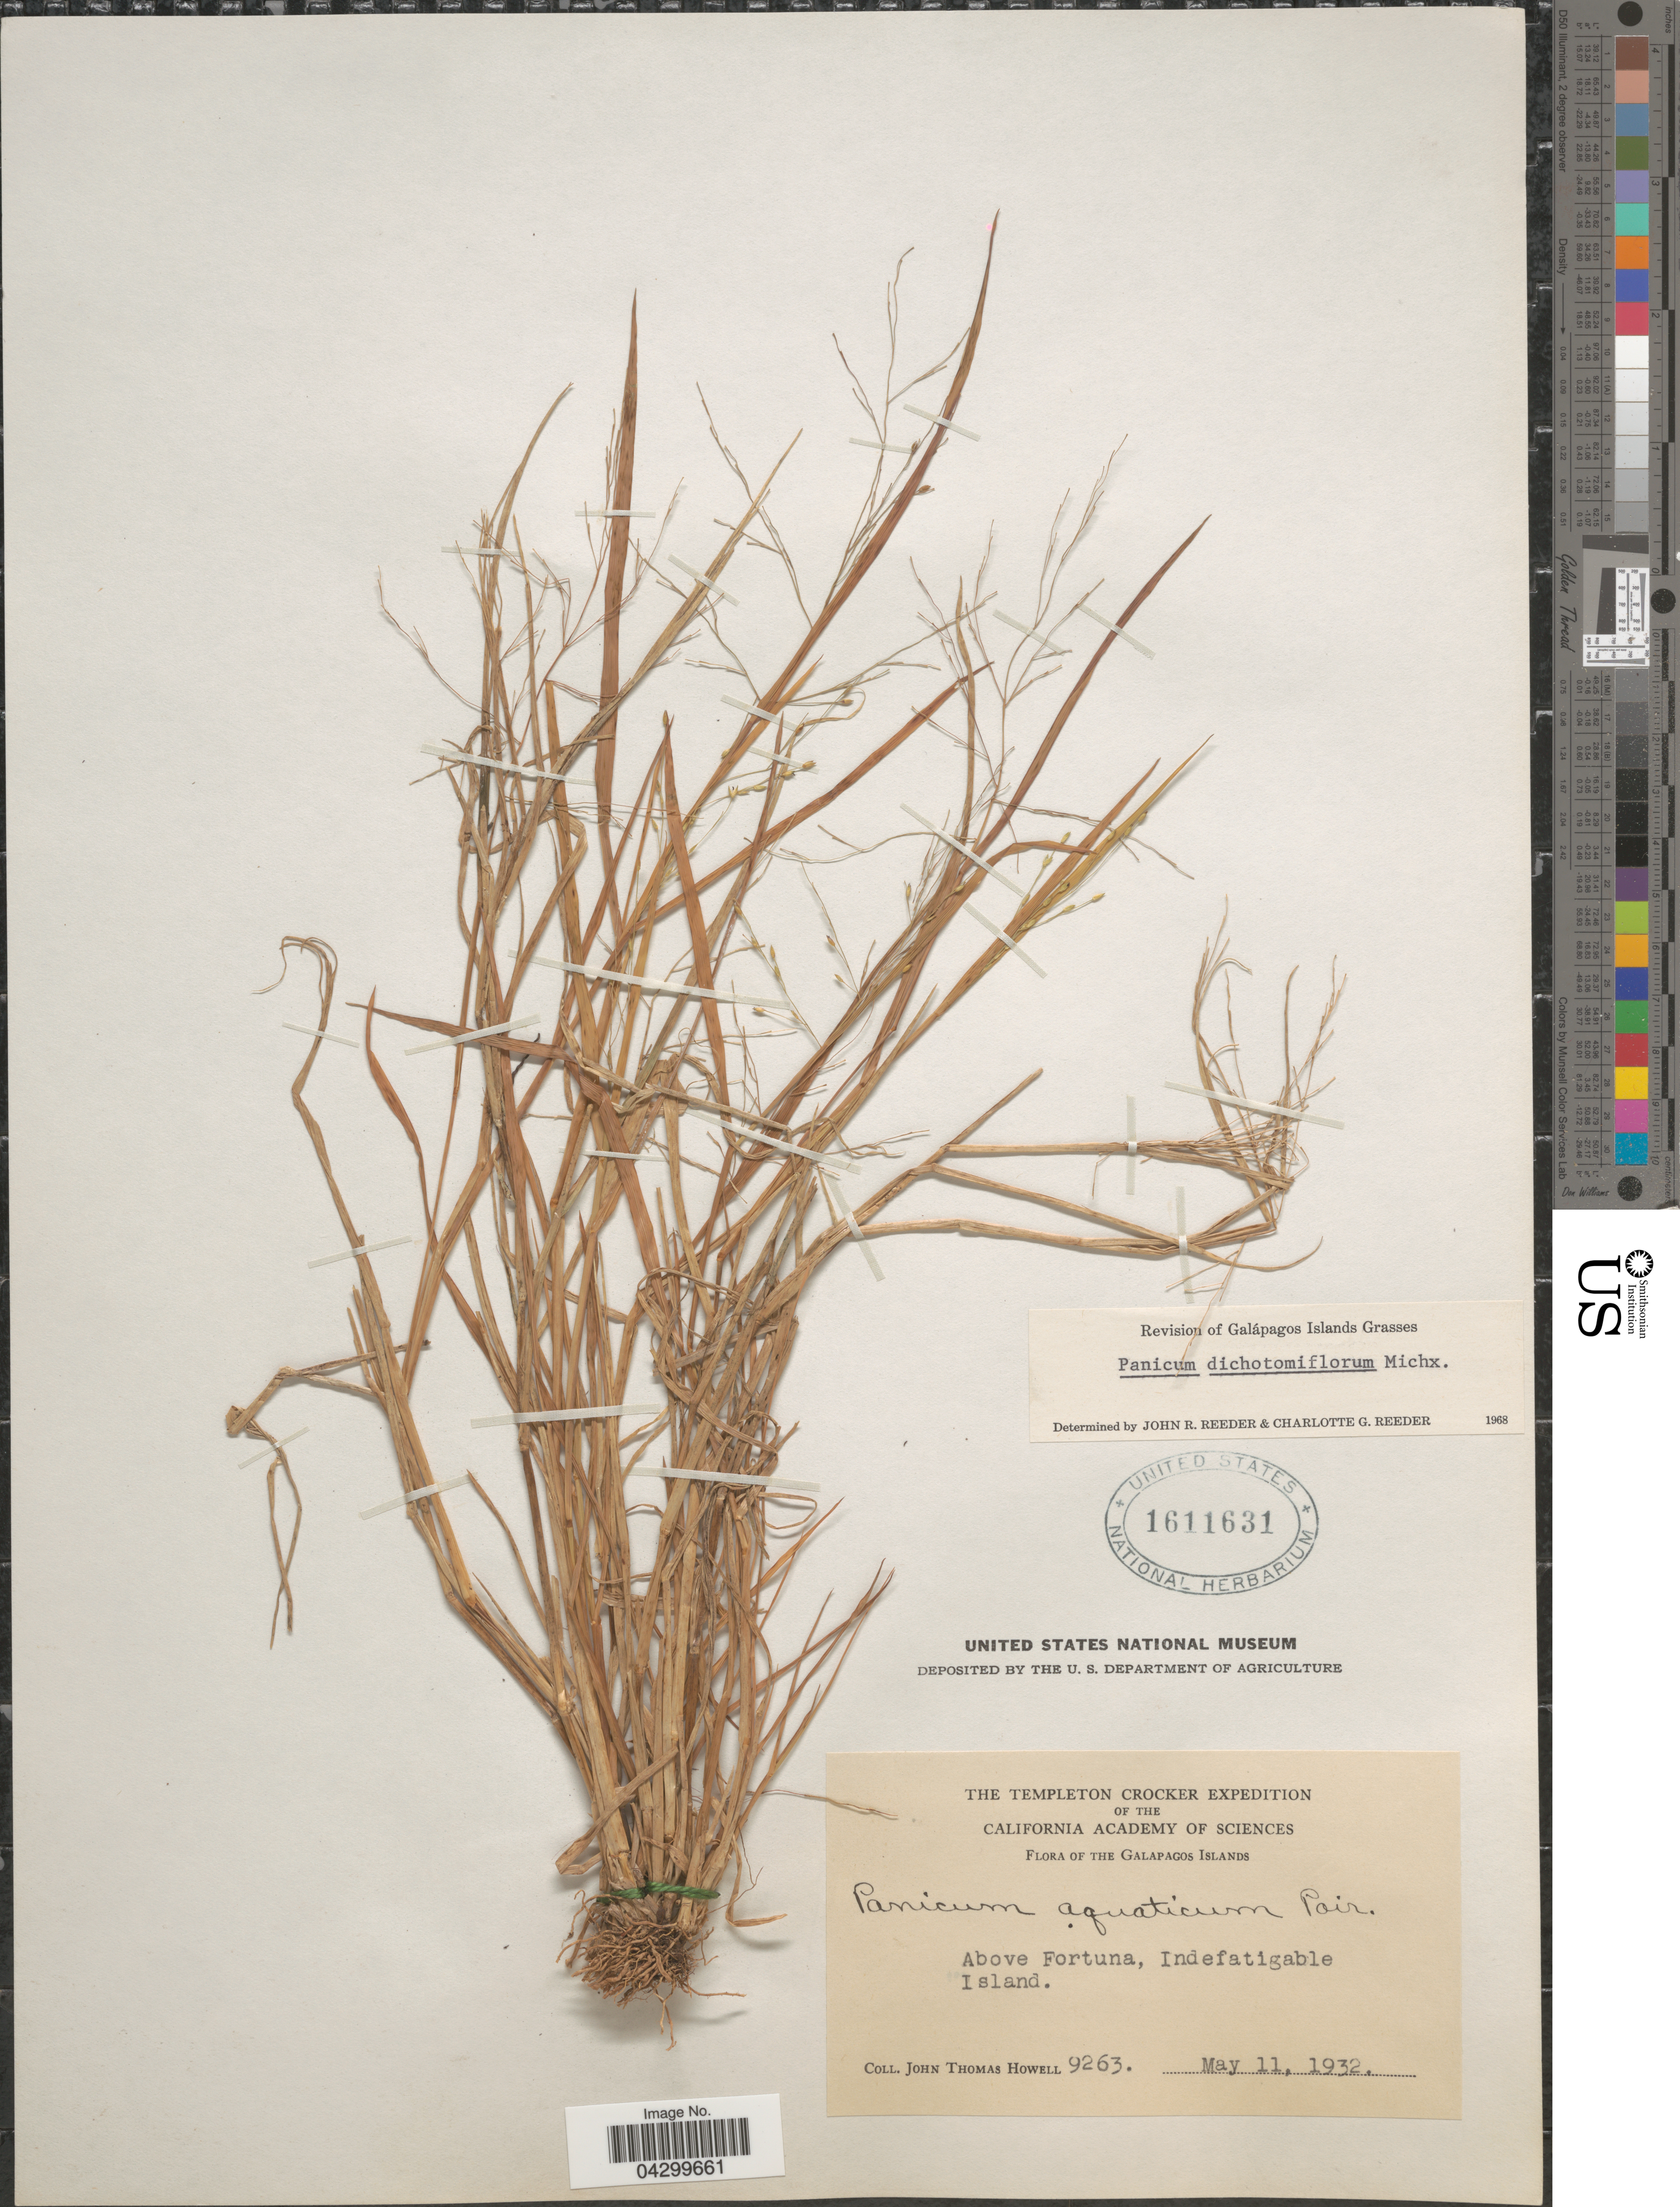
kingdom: Plantae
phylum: Tracheophyta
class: Liliopsida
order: Poales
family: Poaceae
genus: Panicum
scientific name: Panicum dichotomiflorum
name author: Michx.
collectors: J. T. Howell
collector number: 9263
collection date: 1932-05-11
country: Ecuador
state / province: Colón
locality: The Templeton Crocker Expedition. The Galapagos Islands. Above Fortuna, Indefatigable Island.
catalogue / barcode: US 1611631